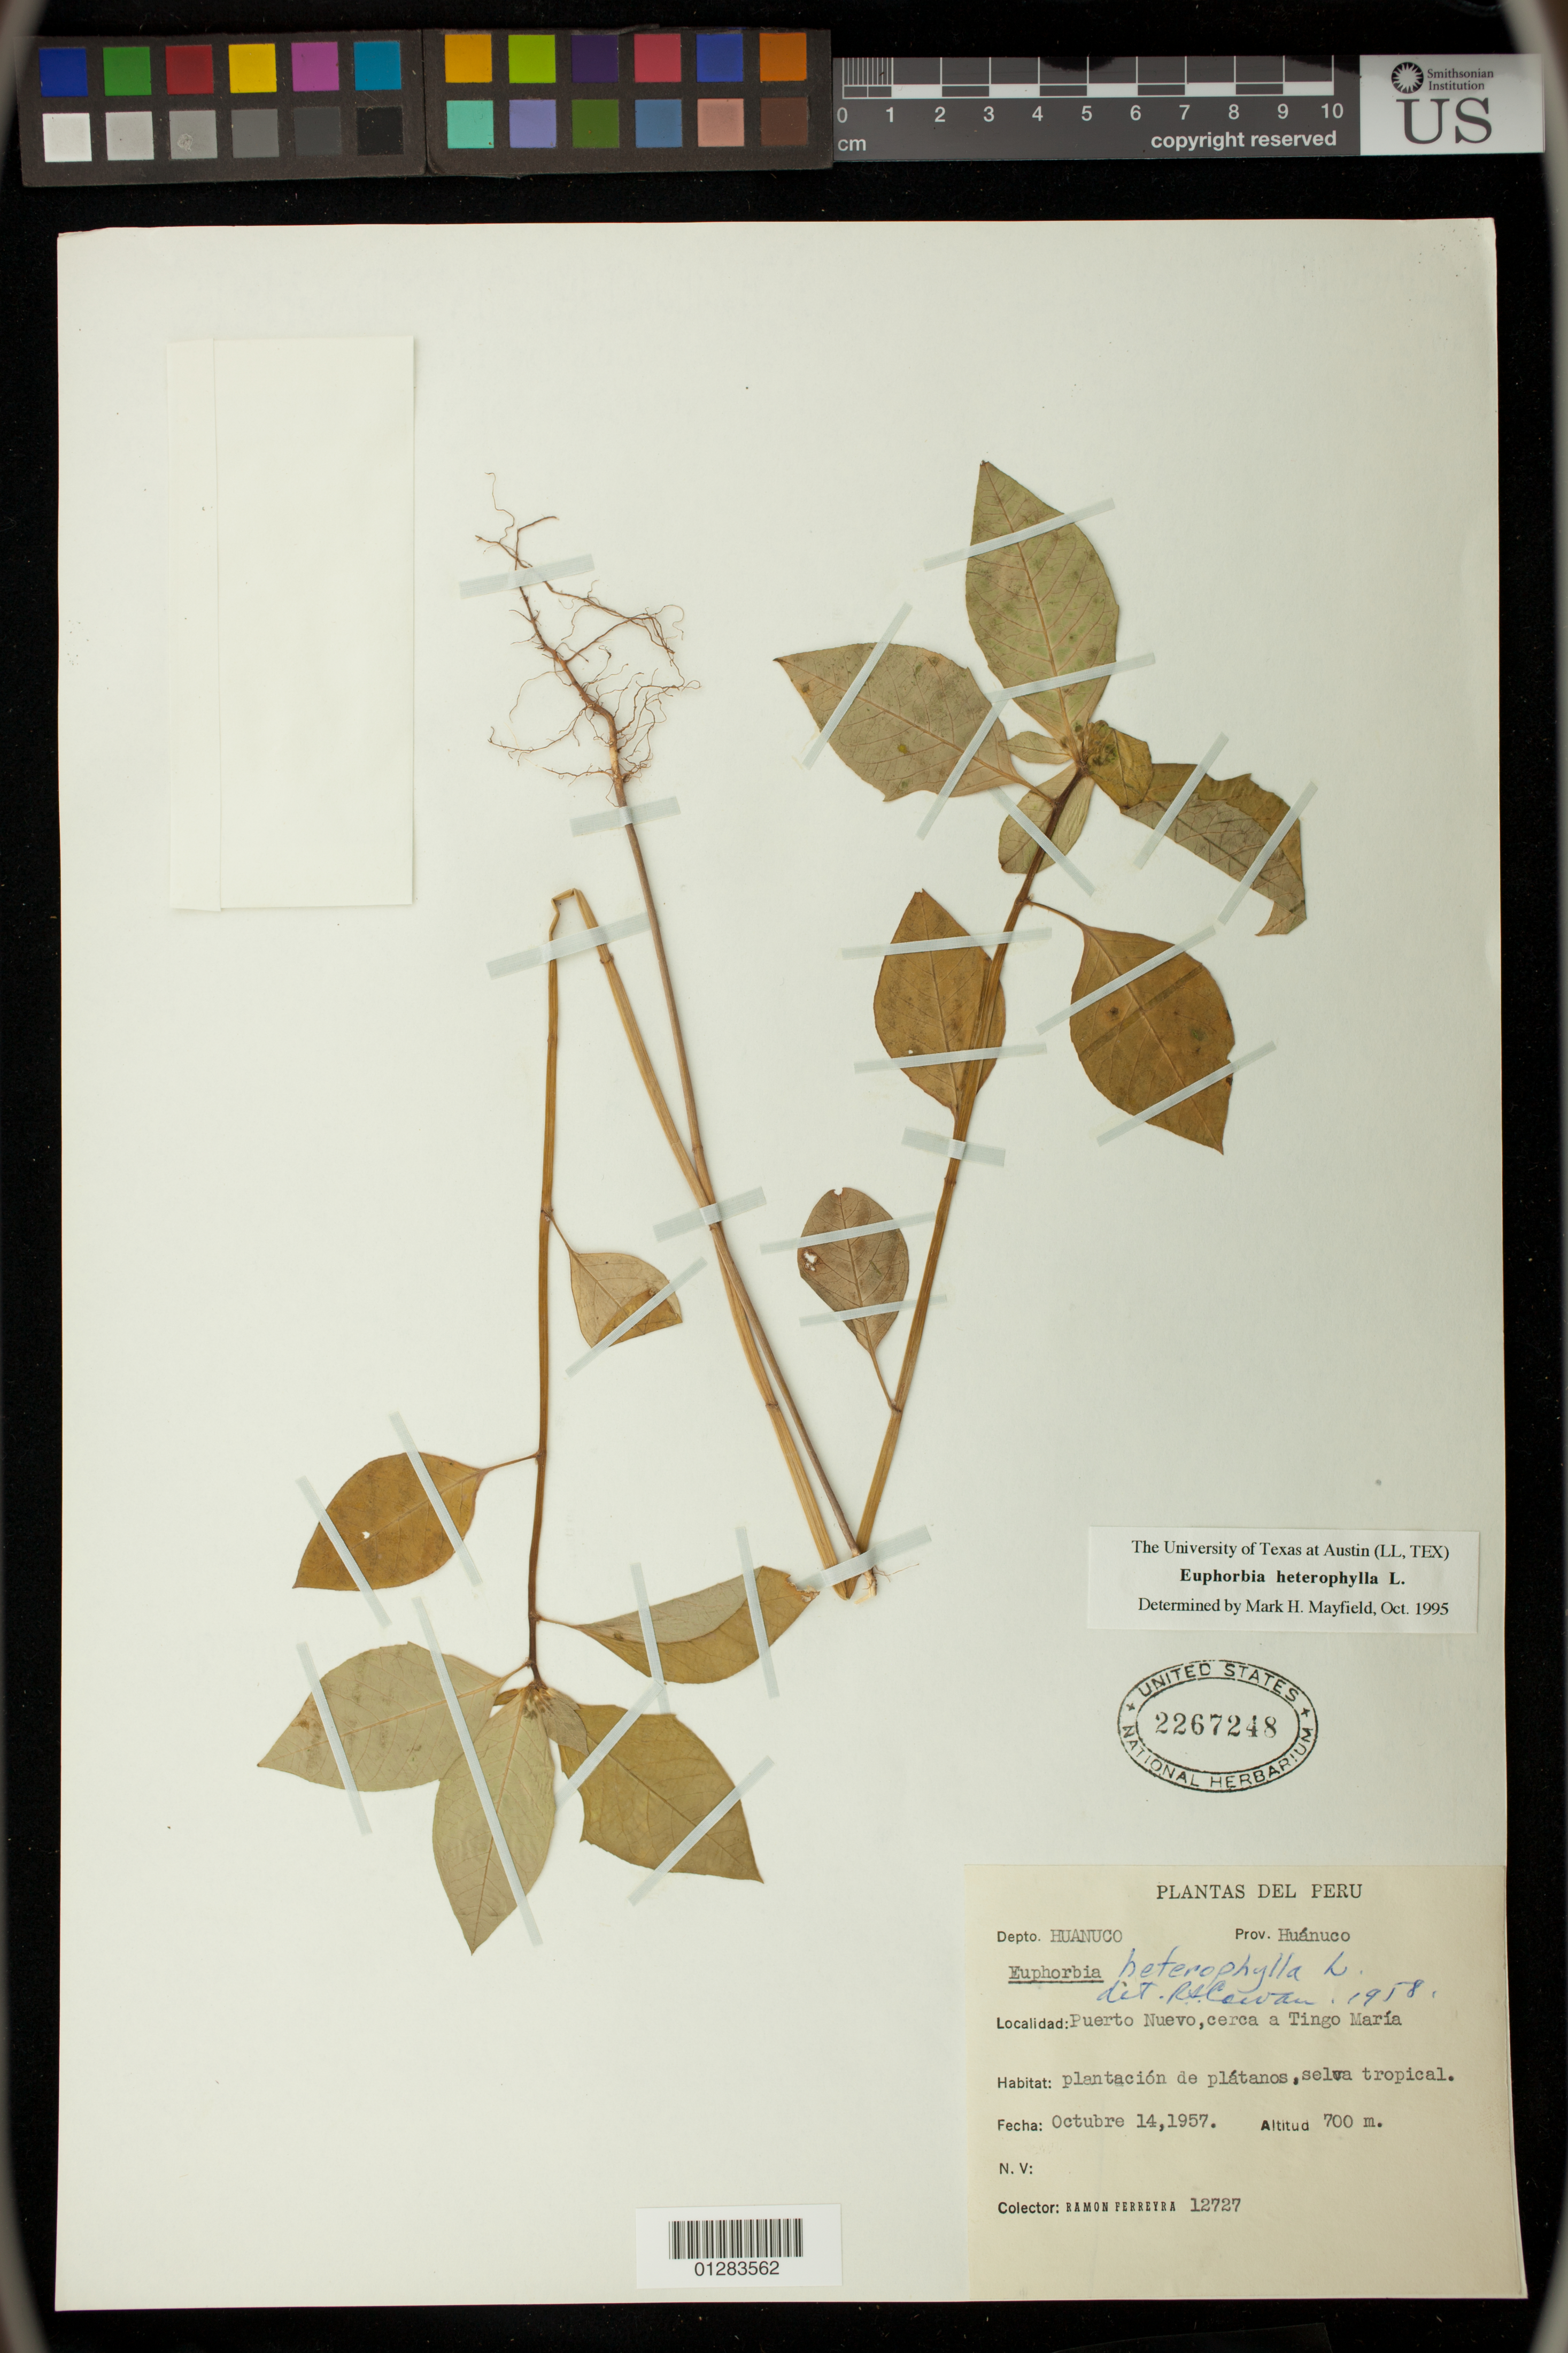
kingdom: Plantae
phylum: Tracheophyta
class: Magnoliopsida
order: Malpighiales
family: Euphorbiaceae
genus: Euphorbia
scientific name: Euphorbia heterophylla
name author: L.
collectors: R. A. Ferreyra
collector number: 12727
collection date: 1957-10-14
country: Peru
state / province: Huánuco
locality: Puerto Nuevo, cerca a Tingo María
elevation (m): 700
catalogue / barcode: US 2267248